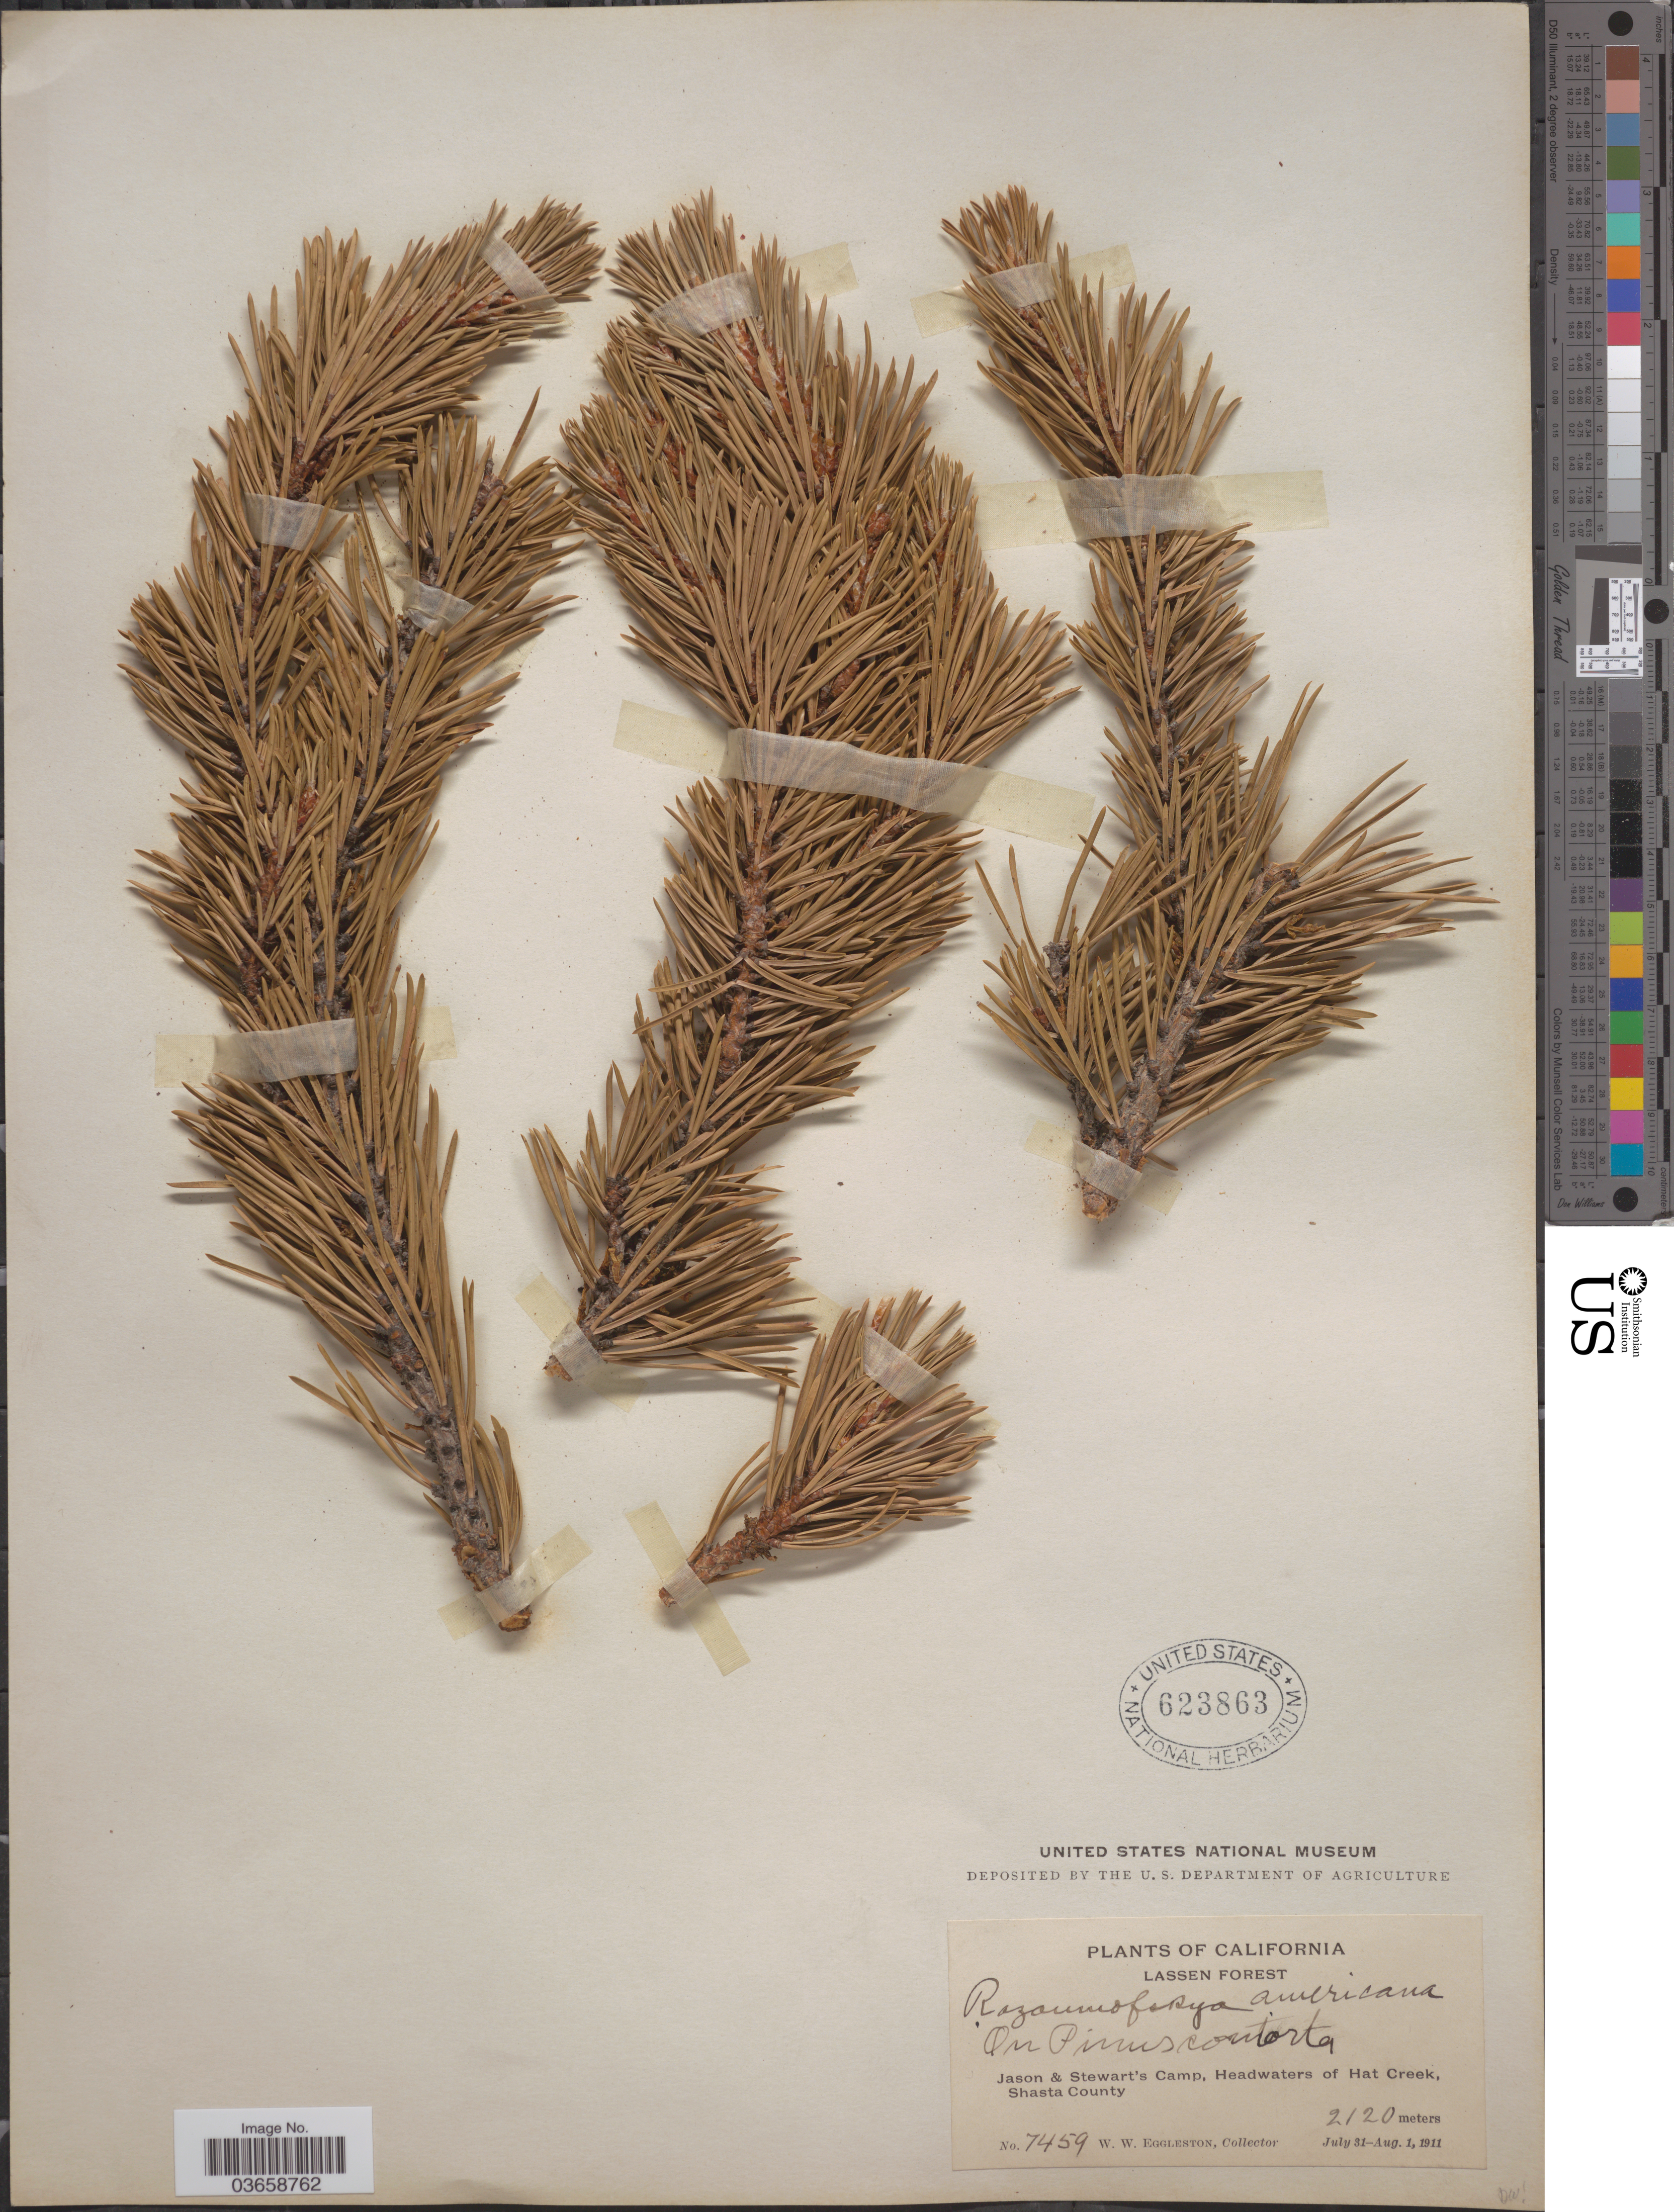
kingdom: Plantae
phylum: Tracheophyta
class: Magnoliopsida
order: Santalales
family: Viscaceae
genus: Arceuthobium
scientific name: Arceuthobium americanum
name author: Nutt. ex A. Gray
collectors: W. W. Eggleston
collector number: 7459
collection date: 1911-07-31/1911-08-01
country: United States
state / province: California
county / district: Shasta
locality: Lassen Forest. Jason & Stewart's Camp, Headwaters of Hat Creek, Shasta County.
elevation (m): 2120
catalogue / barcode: US 623863